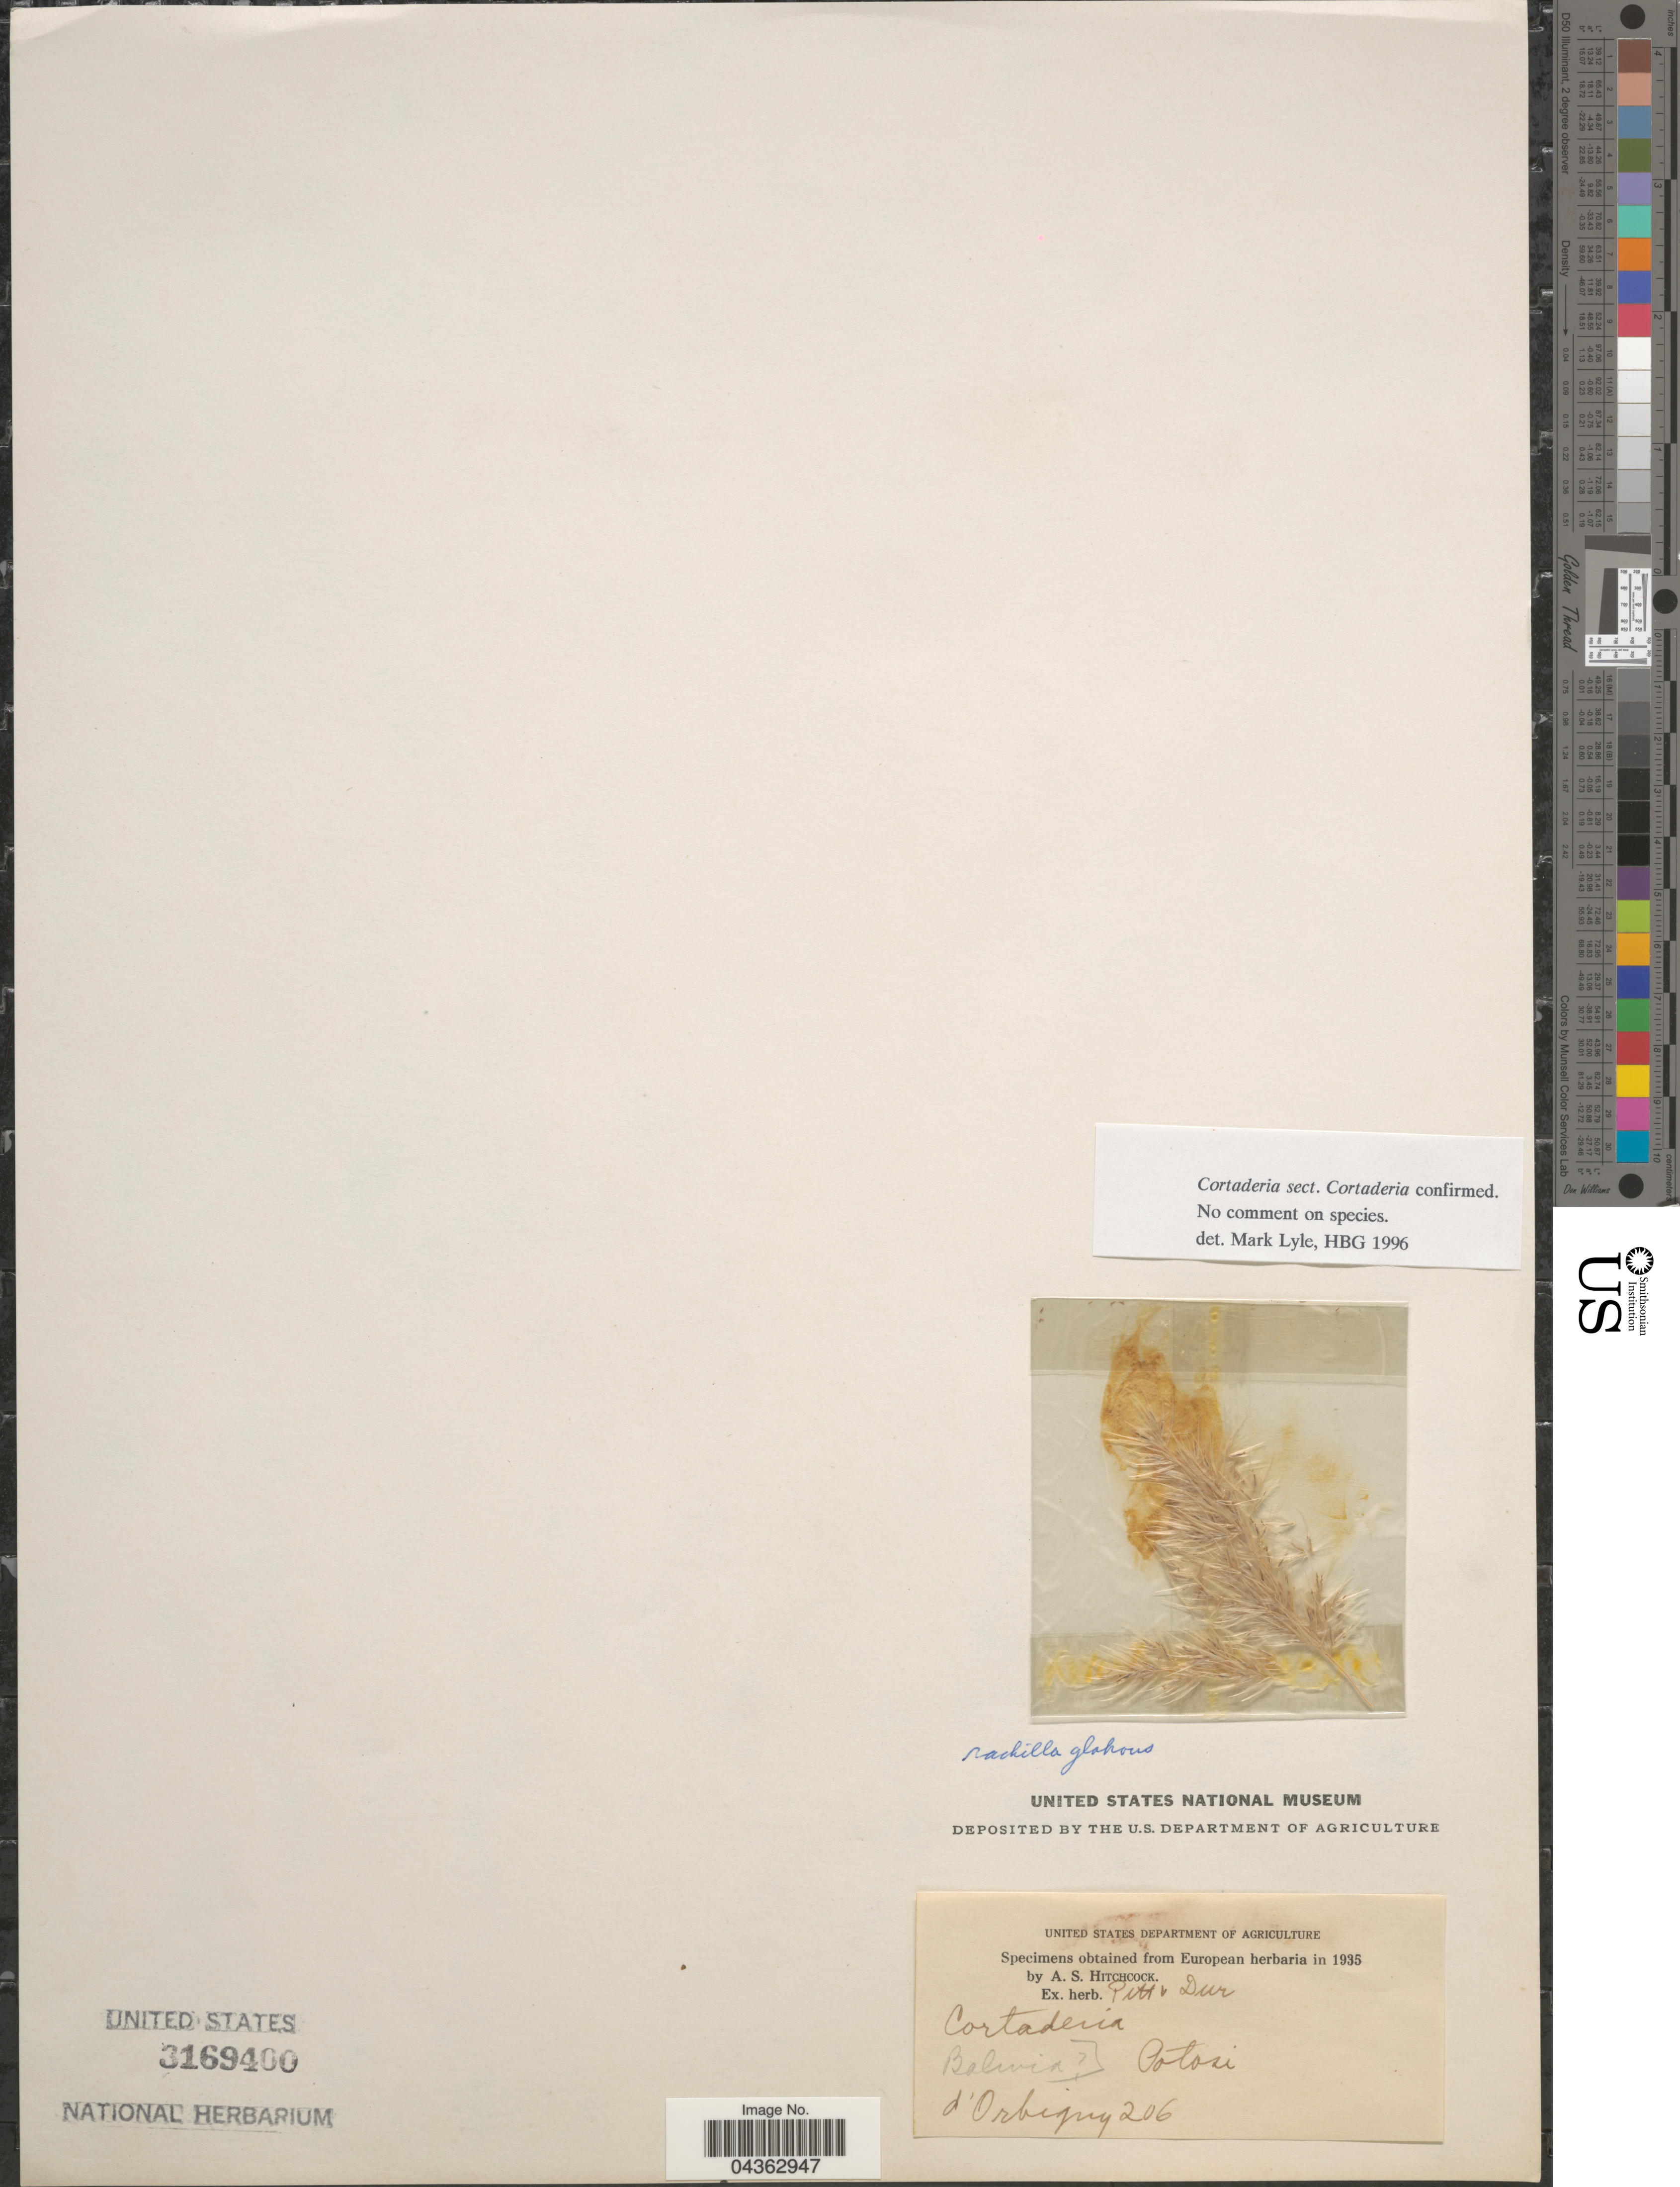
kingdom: Plantae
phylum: Tracheophyta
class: Liliopsida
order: Poales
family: Poaceae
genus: Cortaderia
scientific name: Cortaderia sp.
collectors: D'Orbigny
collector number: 206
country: Bolivia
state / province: Potosi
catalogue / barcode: US 3169400